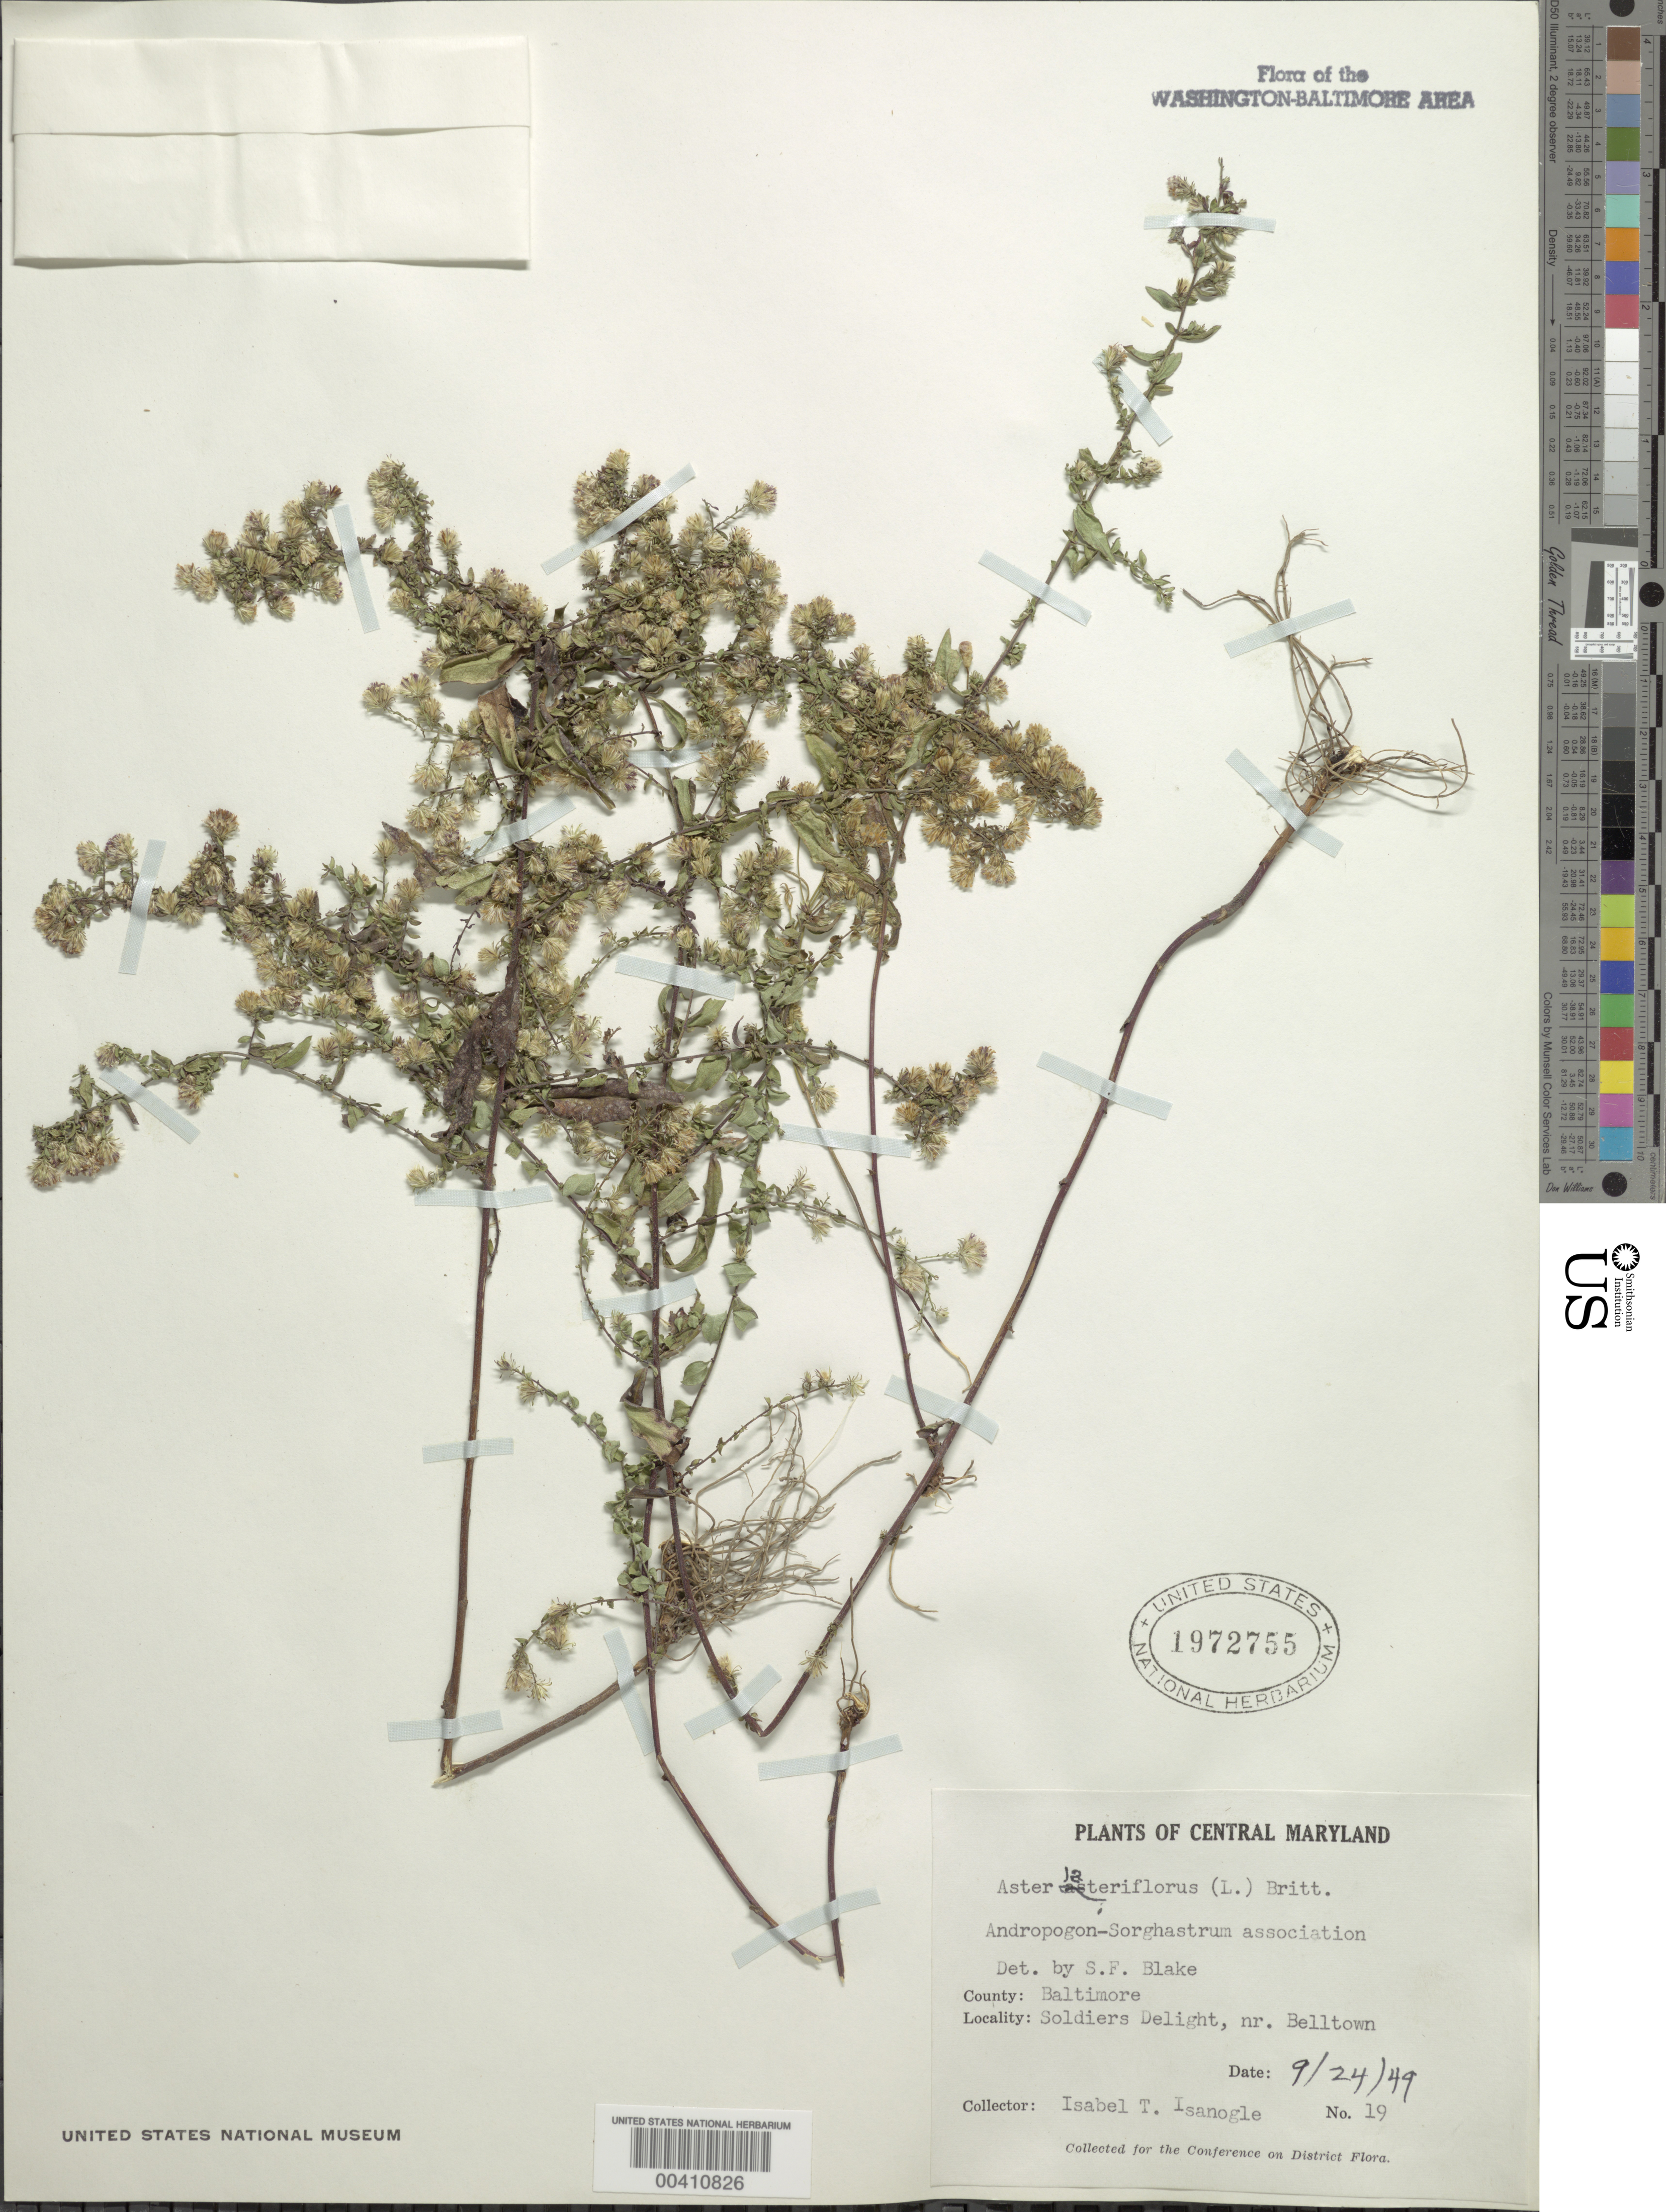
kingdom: Plantae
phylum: Tracheophyta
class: Magnoliopsida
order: Asterales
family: Asteraceae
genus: Symphyotrichum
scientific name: Symphyotrichum lateriflorum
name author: (L.) Á. Löve & D. Löve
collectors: I. Isanogle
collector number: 19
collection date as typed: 24 Sep 1949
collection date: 1949-09-24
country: United States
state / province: Maryland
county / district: Baltimore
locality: Soldiers Delight near Belltown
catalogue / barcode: US 1972755